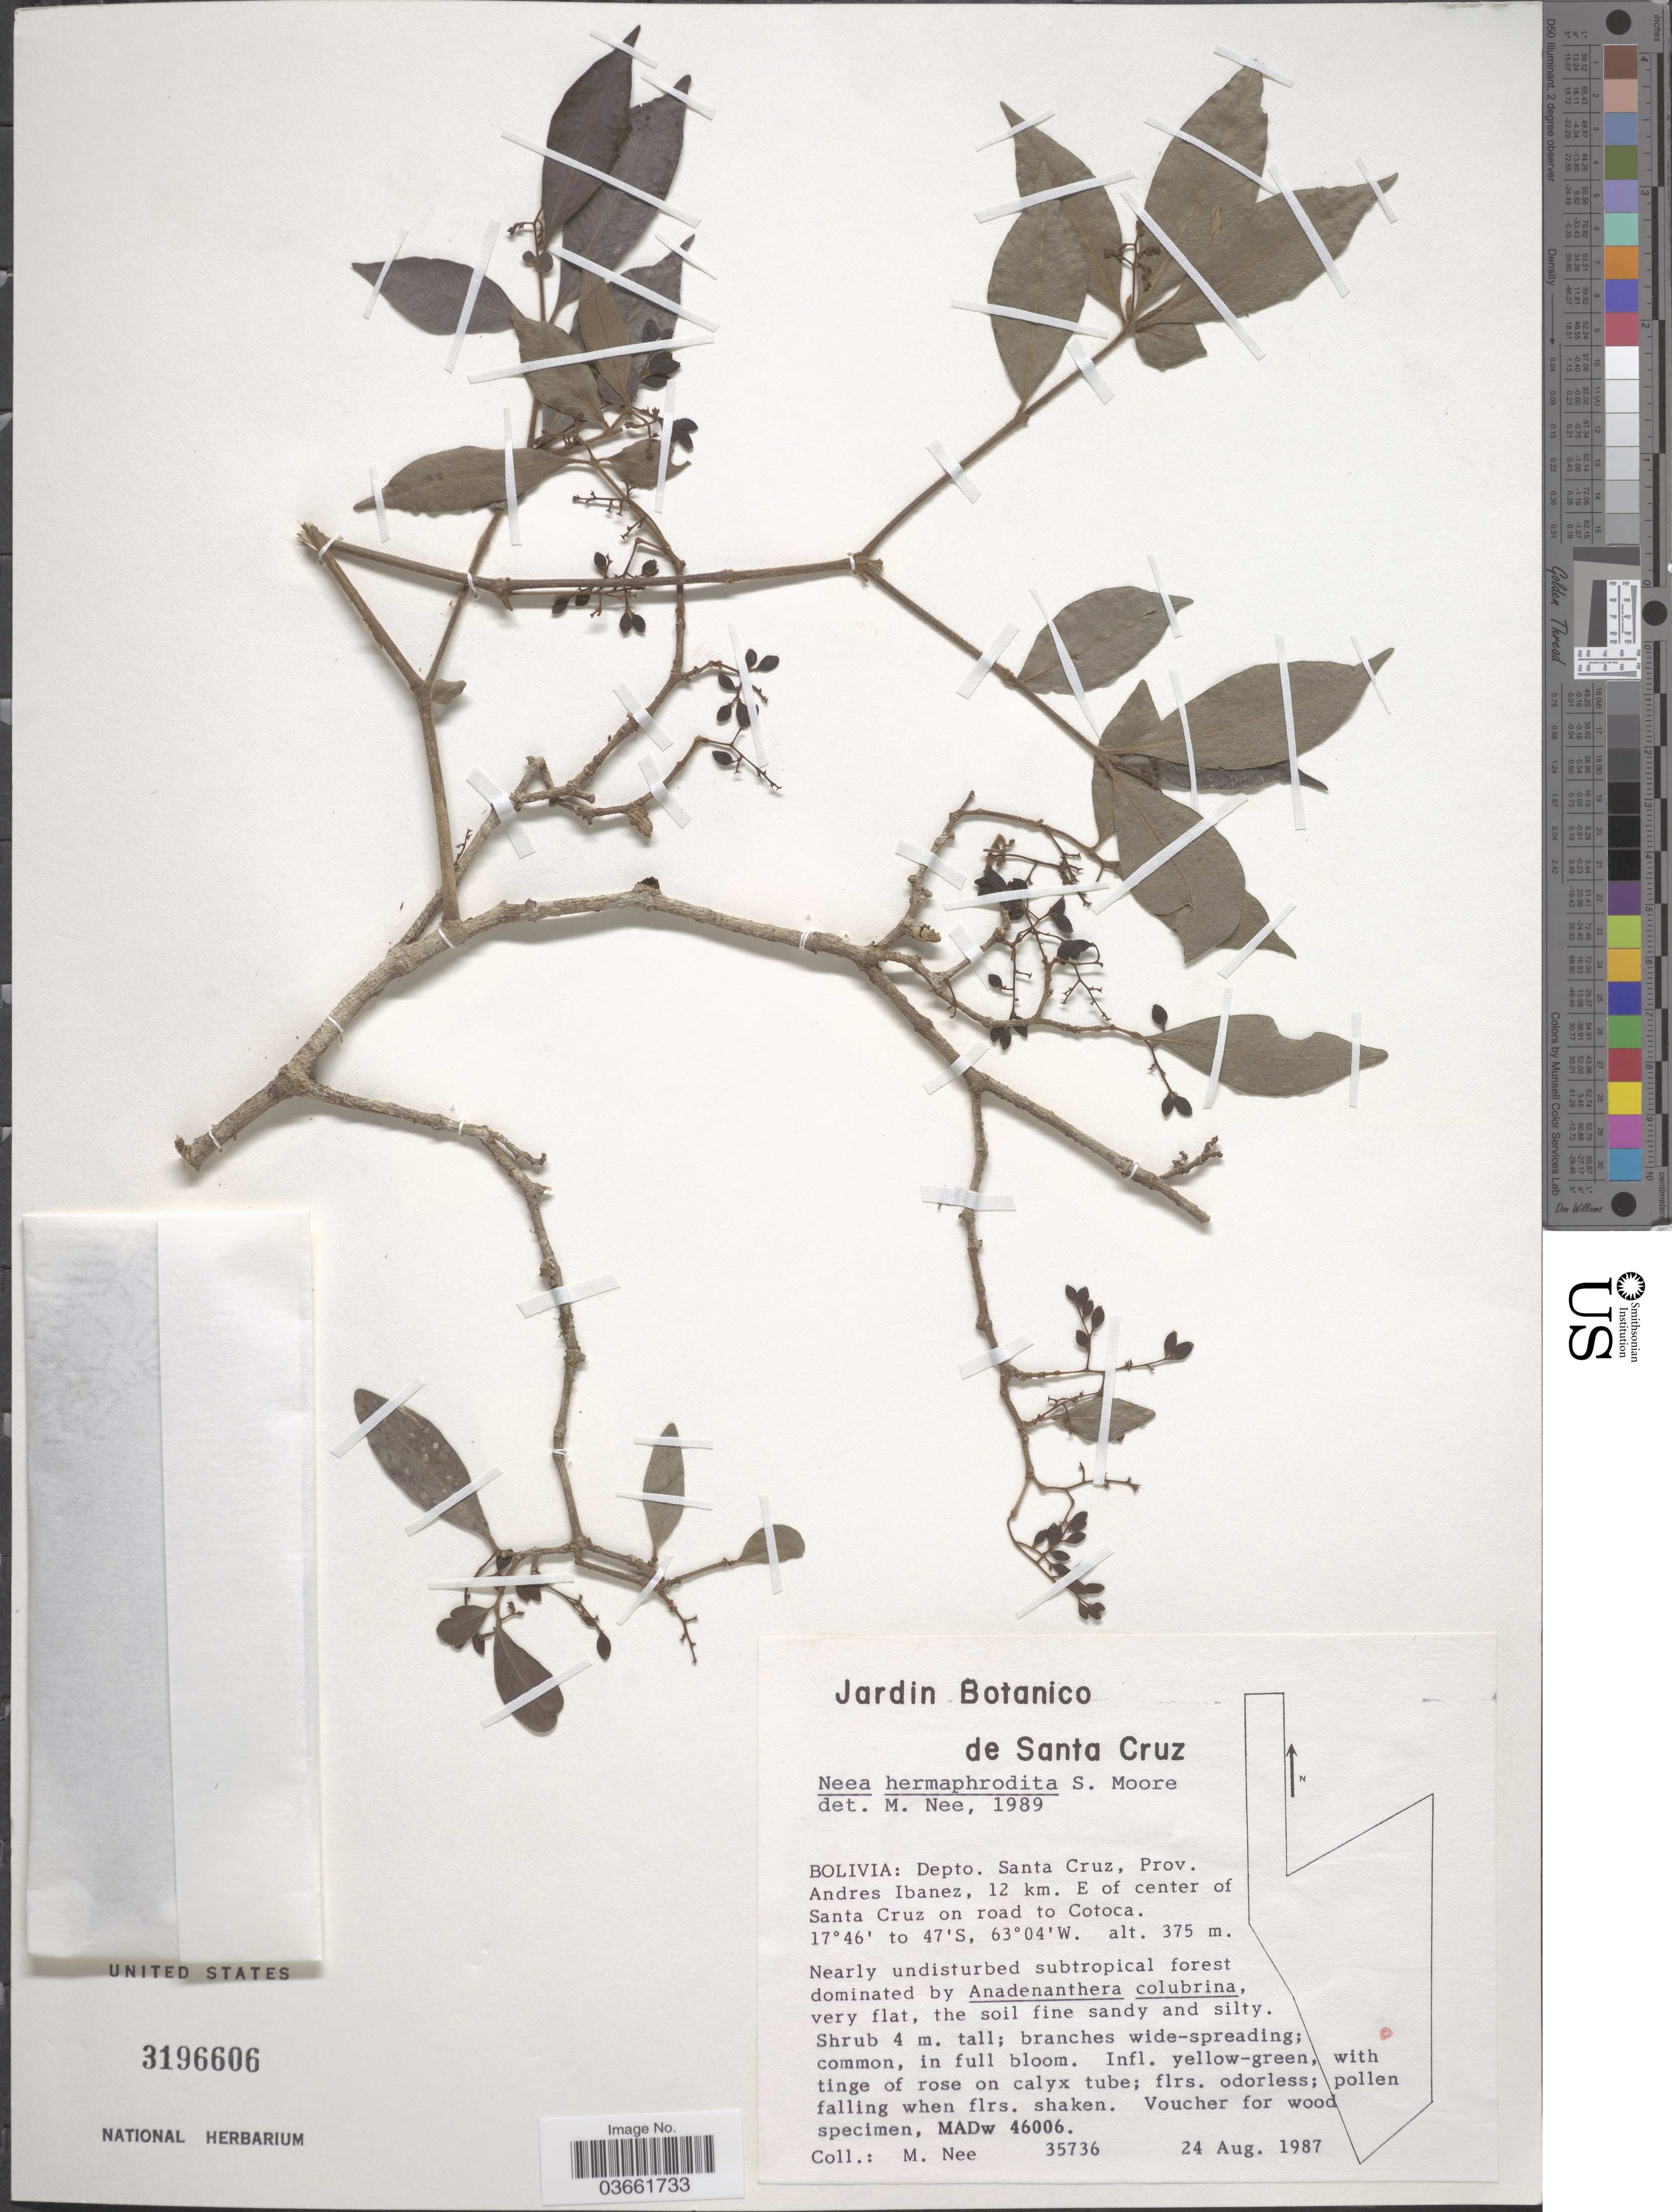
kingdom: Plantae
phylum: Tracheophyta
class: Magnoliopsida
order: Caryophyllales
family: Nyctaginaceae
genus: Neea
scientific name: Neea hermaphrodita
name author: S. Moore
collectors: M. Nee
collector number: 35736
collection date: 1987-08-24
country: Bolivia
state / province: Santa Cruz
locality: Depto. Santa Cruz, Prov. Andres Ibanez, 12 km. E of center of Santa Cruz on road to Cotoca.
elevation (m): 375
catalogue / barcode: US 3196606